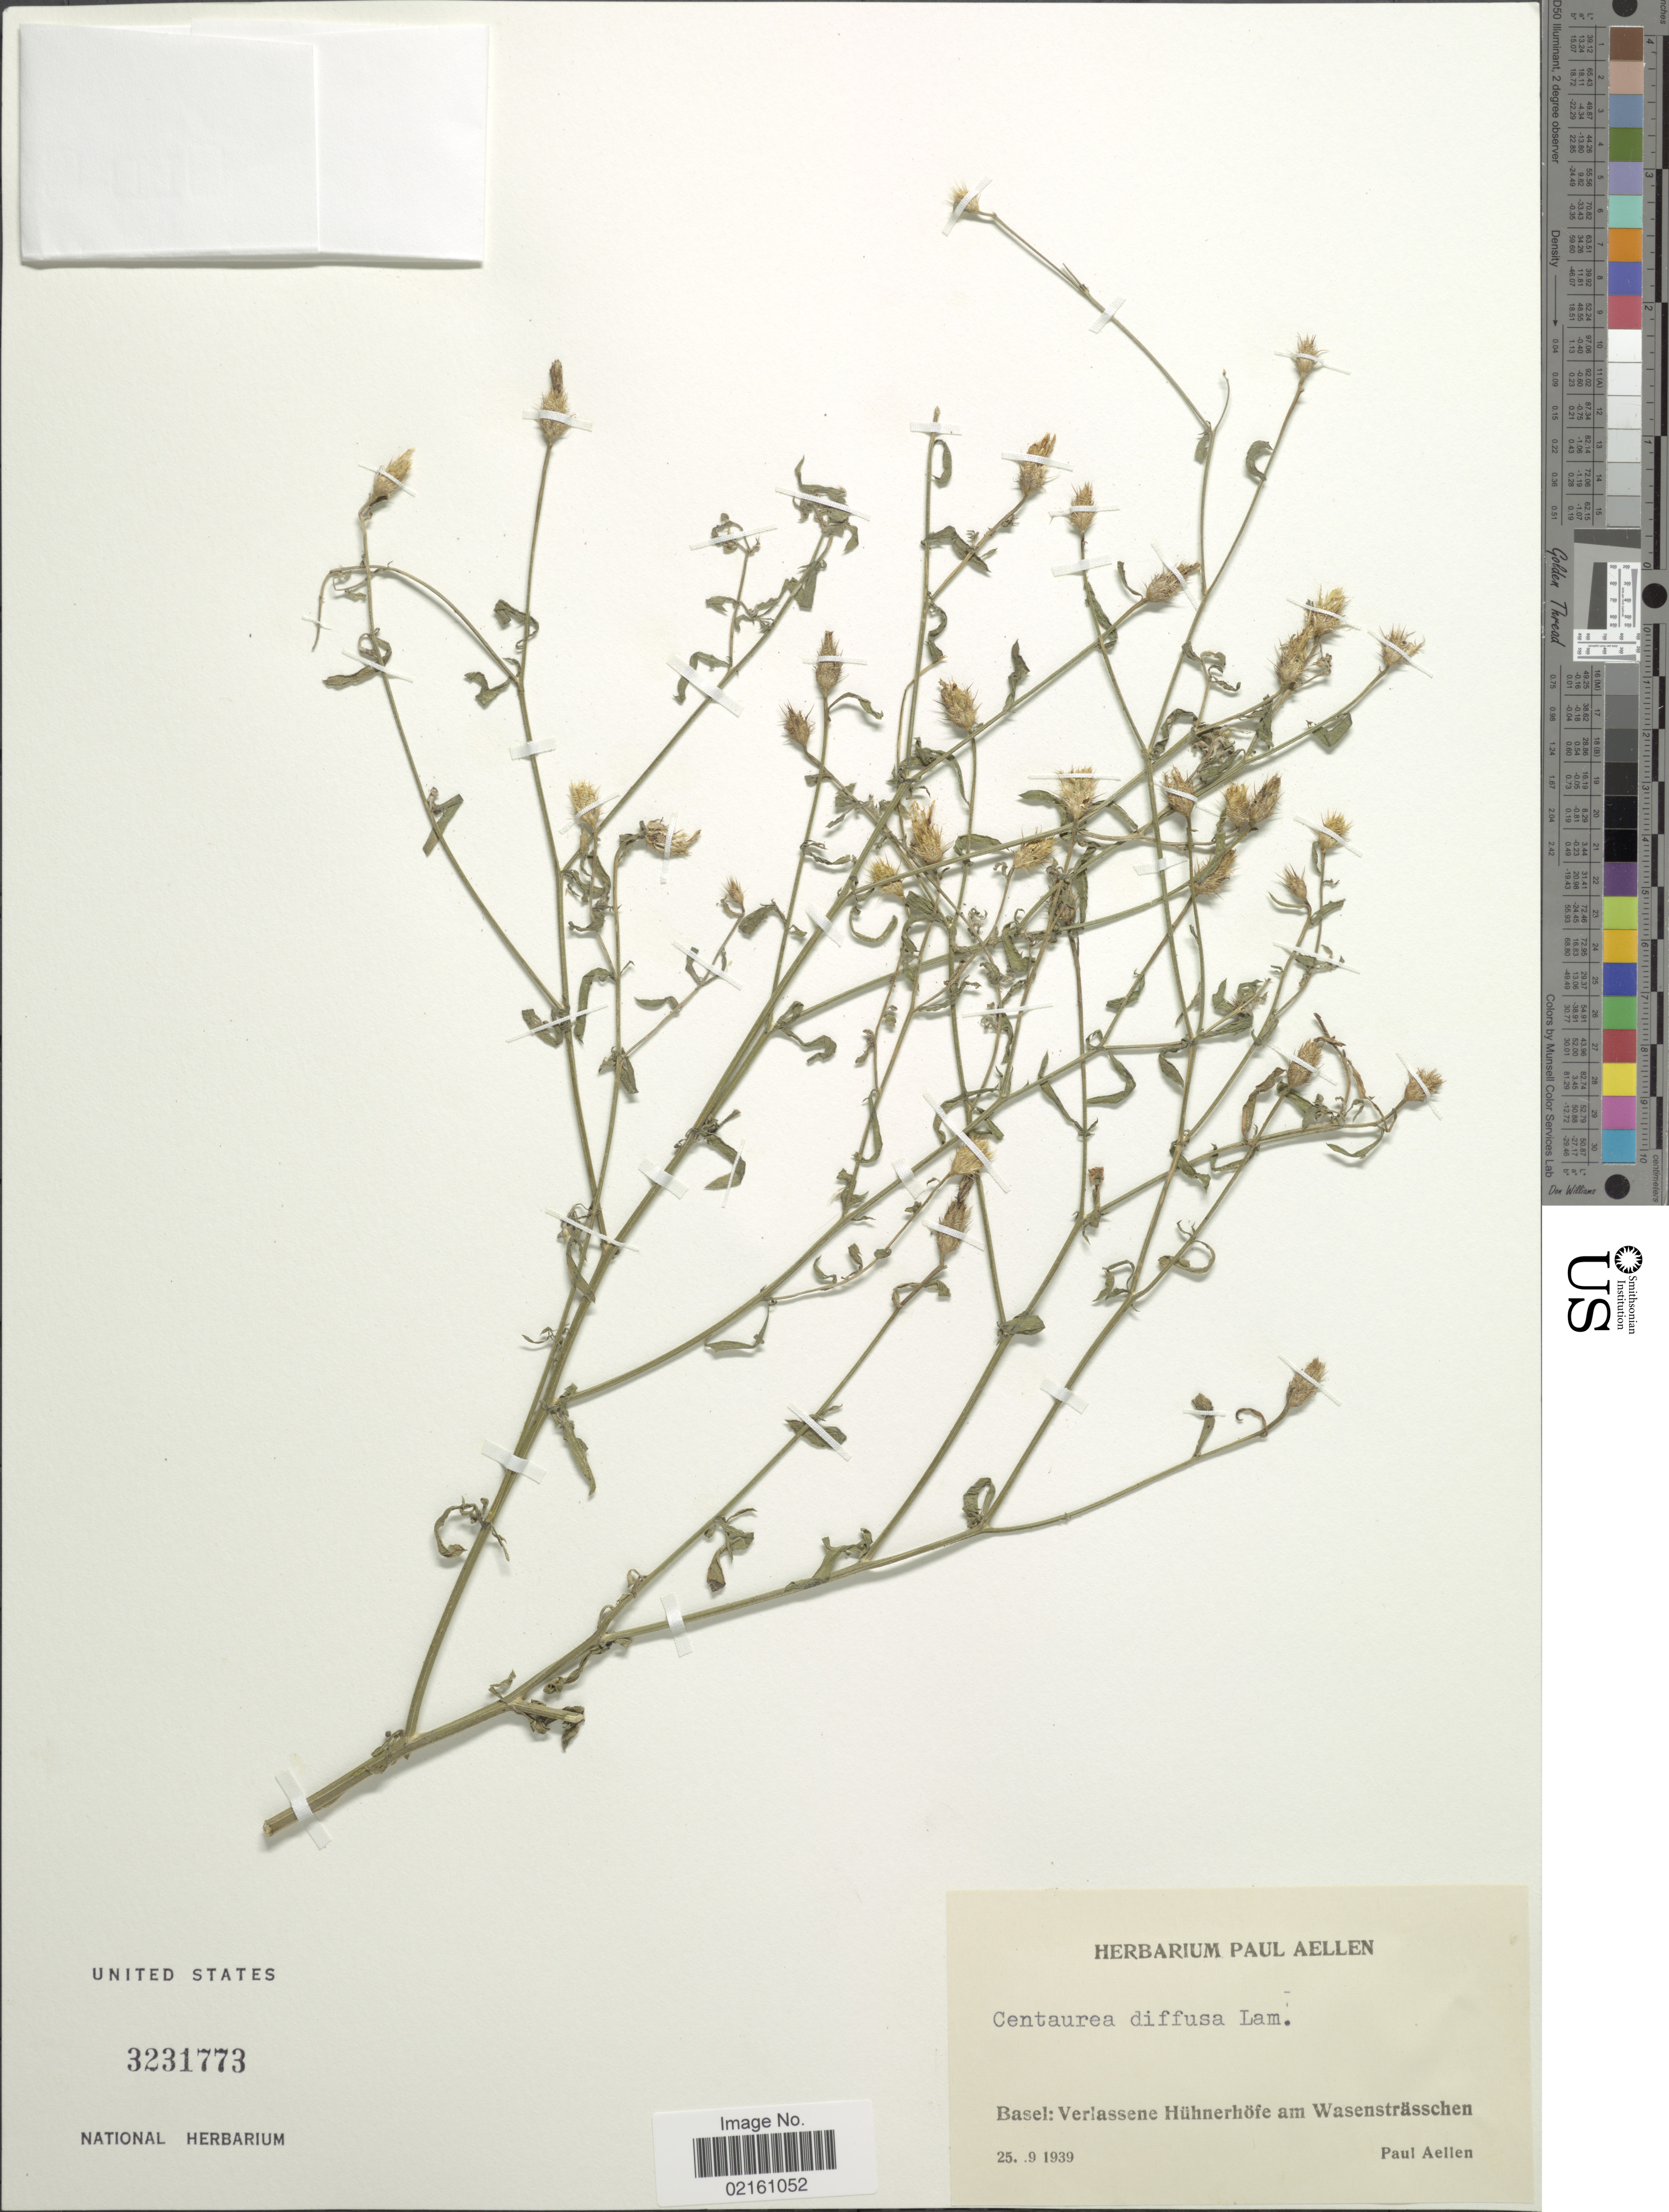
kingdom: Plantae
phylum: Tracheophyta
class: Magnoliopsida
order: Asterales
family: Asteraceae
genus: Centaurea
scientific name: Centaurea diffusa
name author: Lam.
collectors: P. Aellen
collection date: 1939-09-25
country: Switzerland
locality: Basel, Verlassene Huhnerhofe am Wasenstrasschen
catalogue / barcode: US 3231773